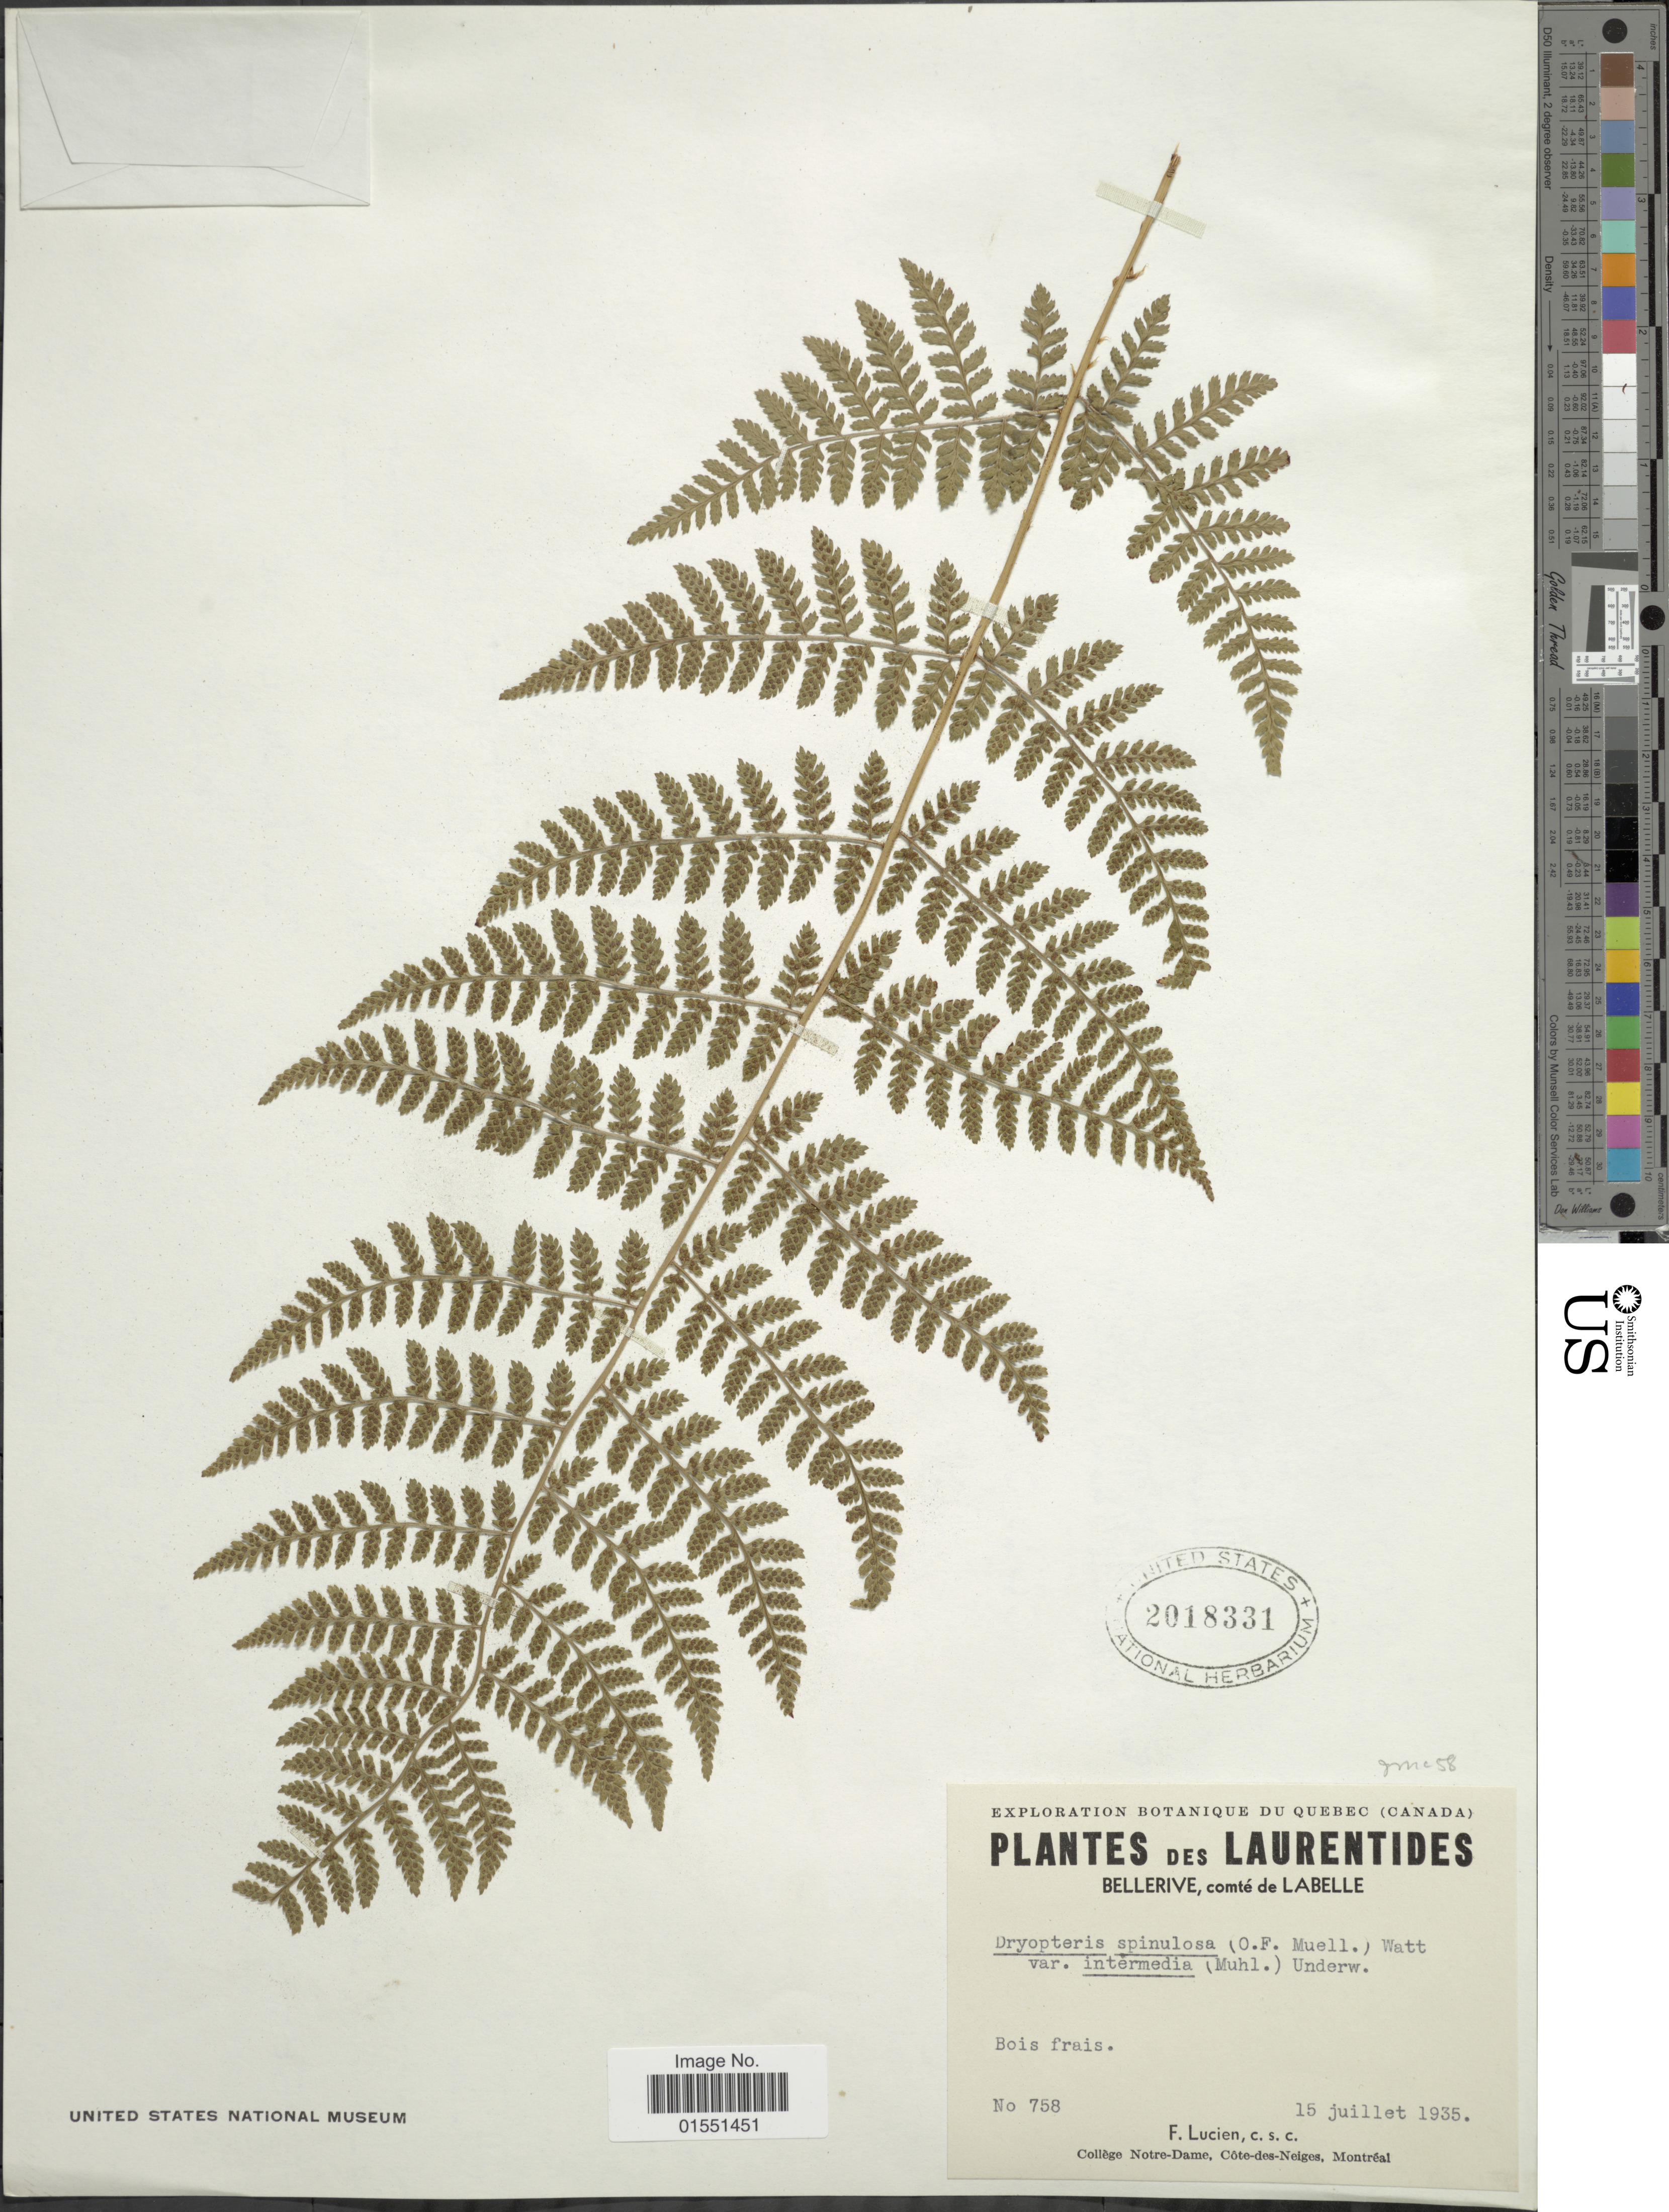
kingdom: Plantae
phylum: Tracheophyta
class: Polypodiopsida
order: Polypodiales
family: Dryopteridaceae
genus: Dryopteris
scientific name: Dryopteris intermedia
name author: (Muhl.) A. Gray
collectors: F. Lucien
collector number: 758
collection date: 1935-07-15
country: Canada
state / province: Quebec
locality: Laurentides. Bellerive, comté de Labelle. Bois frais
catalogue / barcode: US 2018331